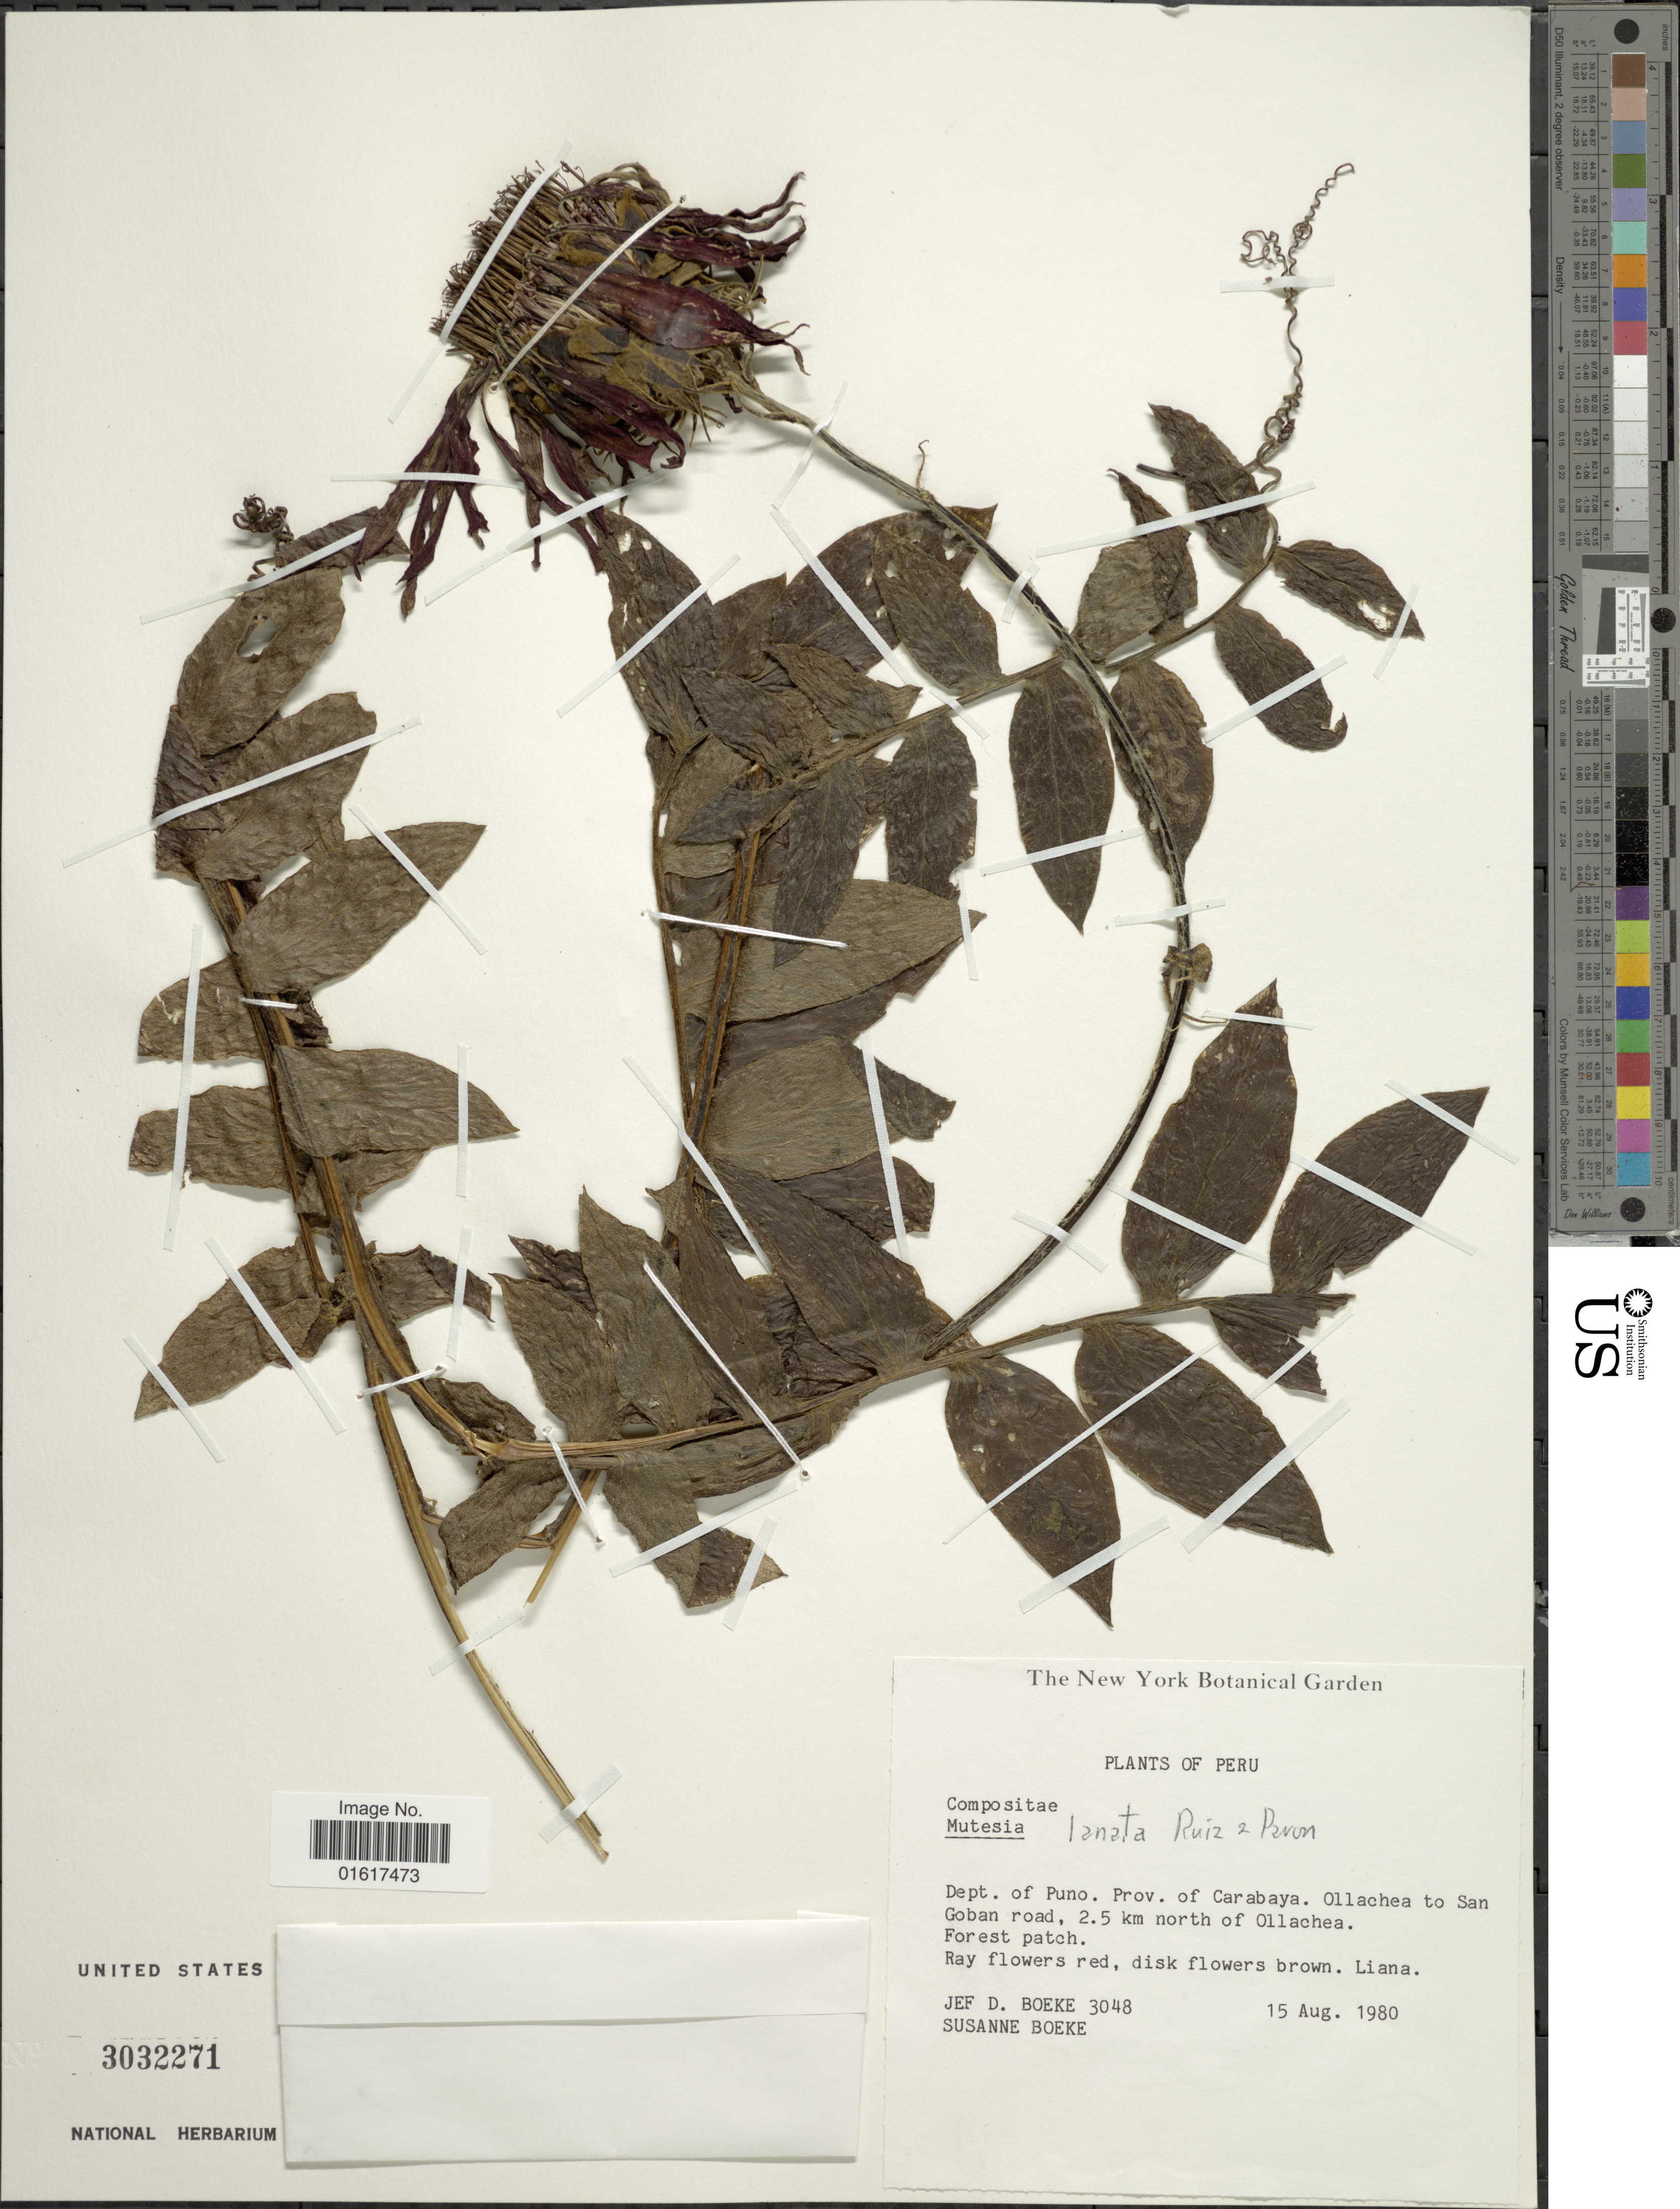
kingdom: Plantae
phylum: Tracheophyta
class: Magnoliopsida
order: Asterales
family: Asteraceae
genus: Mutisia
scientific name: Mutisia lanata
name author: Ruiz & Pav.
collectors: J. D. Boeke & S. Boeke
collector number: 2048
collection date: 1980-08-15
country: Peru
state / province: Puno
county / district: Carabaya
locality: Prov. of Carabaya. Ollachea to San Goban road, 2.5 km north of Ollachea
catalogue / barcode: US 3032271